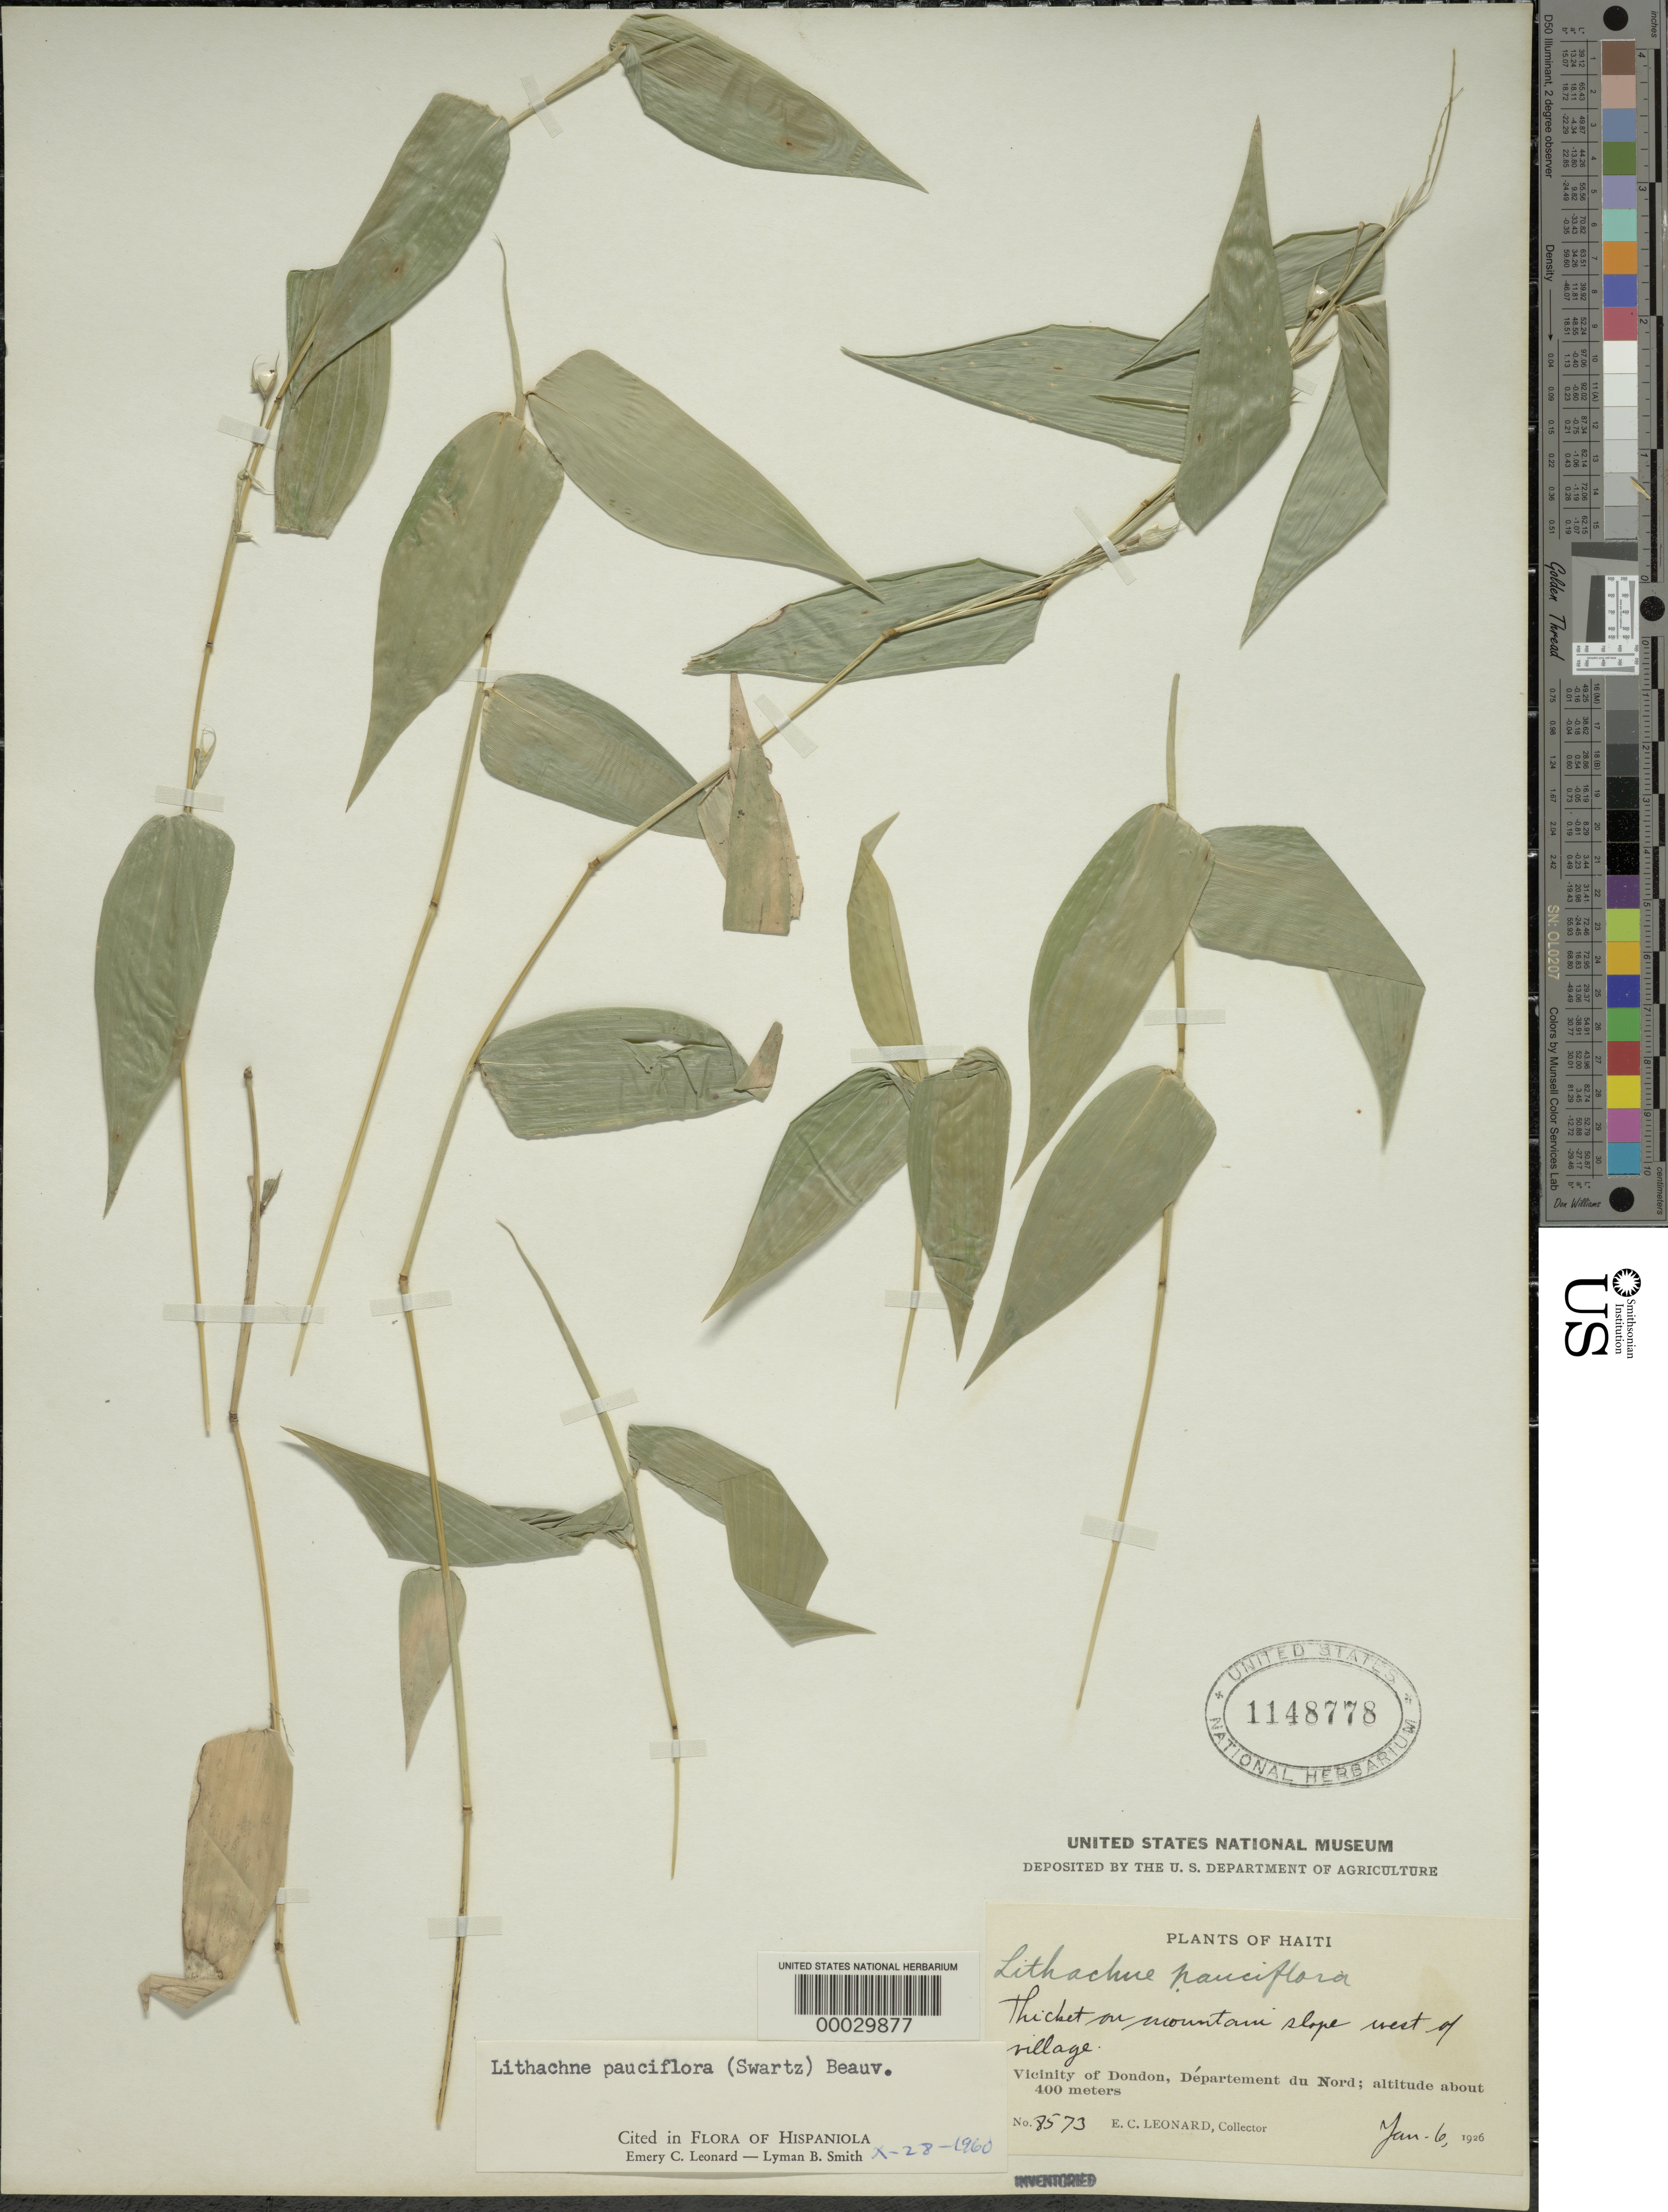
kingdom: Plantae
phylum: Tracheophyta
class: Liliopsida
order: Poales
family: Poaceae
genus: Lithachne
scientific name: Lithachne pauciflora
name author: (Sw.) P. Beauv.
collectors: E. C. Leonard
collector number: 8573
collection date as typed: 06 Jan 1926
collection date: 1926-01-06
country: Haiti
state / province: Nord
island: Hispaniola Island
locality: Dondon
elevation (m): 400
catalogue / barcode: US 1148778